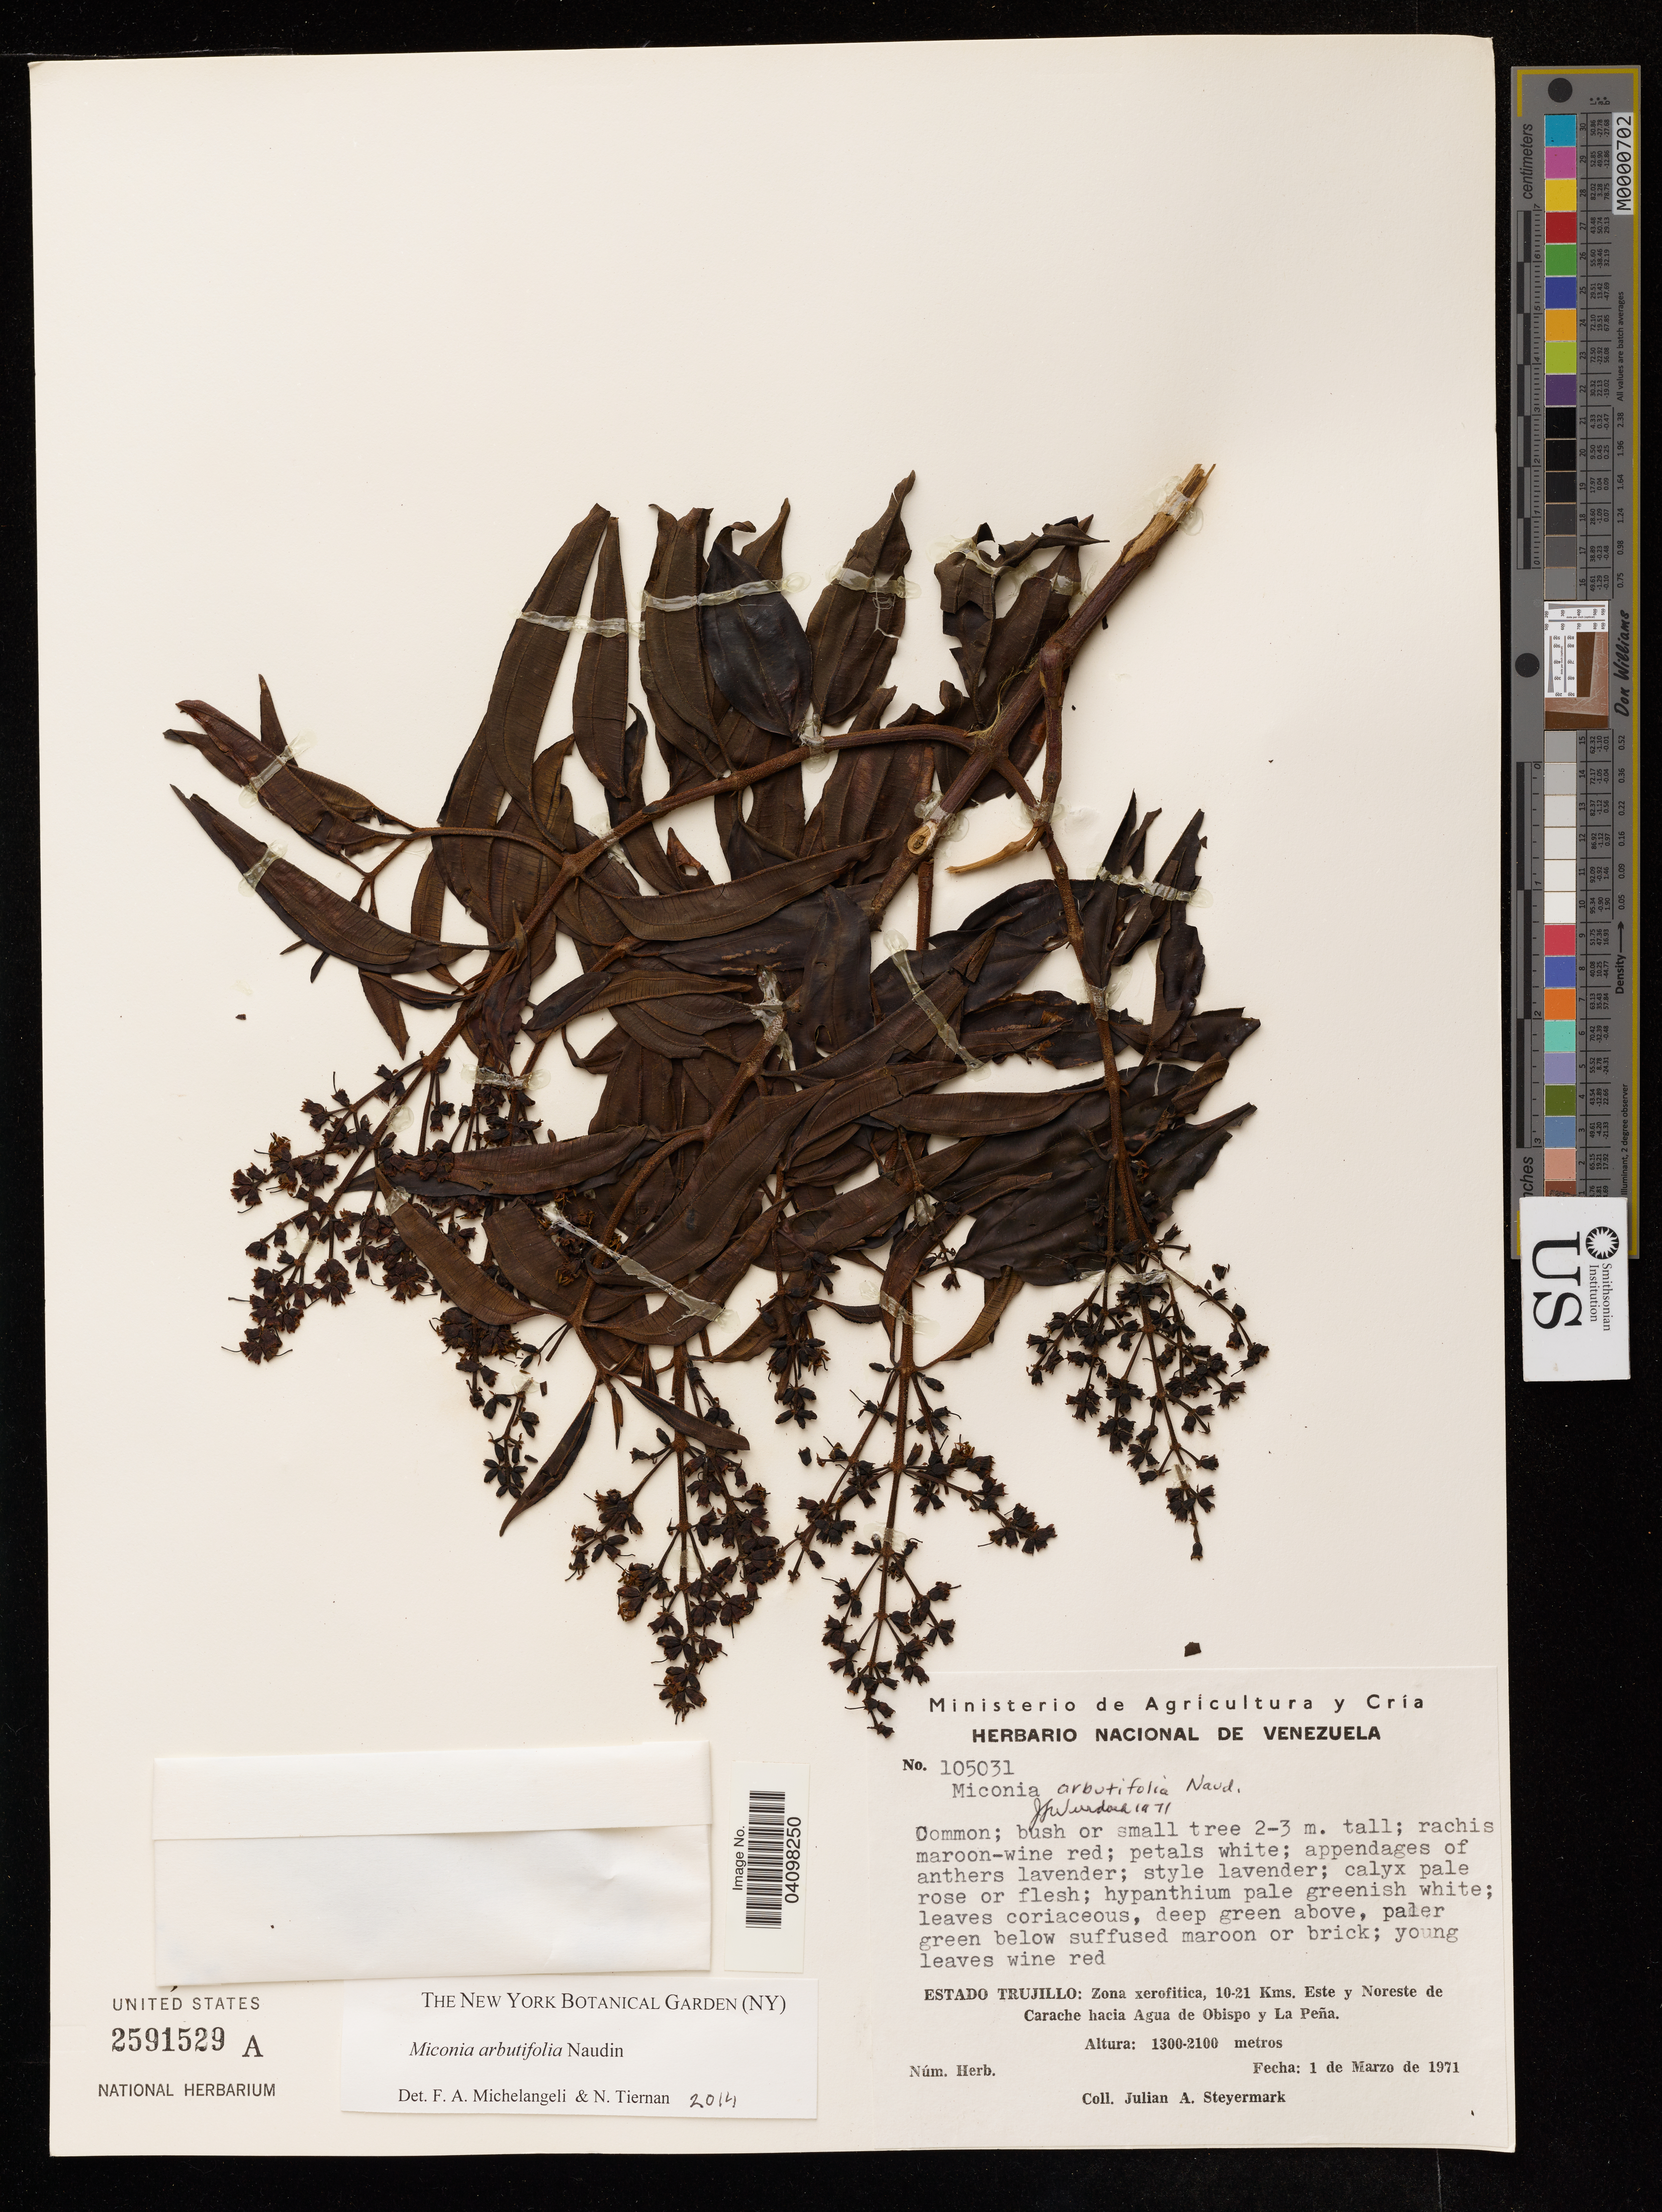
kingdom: Plantae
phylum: Tracheophyta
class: Magnoliopsida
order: Myrtales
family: Melastomataceae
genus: Miconia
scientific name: Miconia arbutifolia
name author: Naudin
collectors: J. Steyermark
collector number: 105031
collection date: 1971-03-01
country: Venezuela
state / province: Trujillo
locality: Zona xerofitica, 10-21 Kms. Este y Noreste de Carache hacia Agua de Obispo y La Peña.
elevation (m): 1300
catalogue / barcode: US 2591529